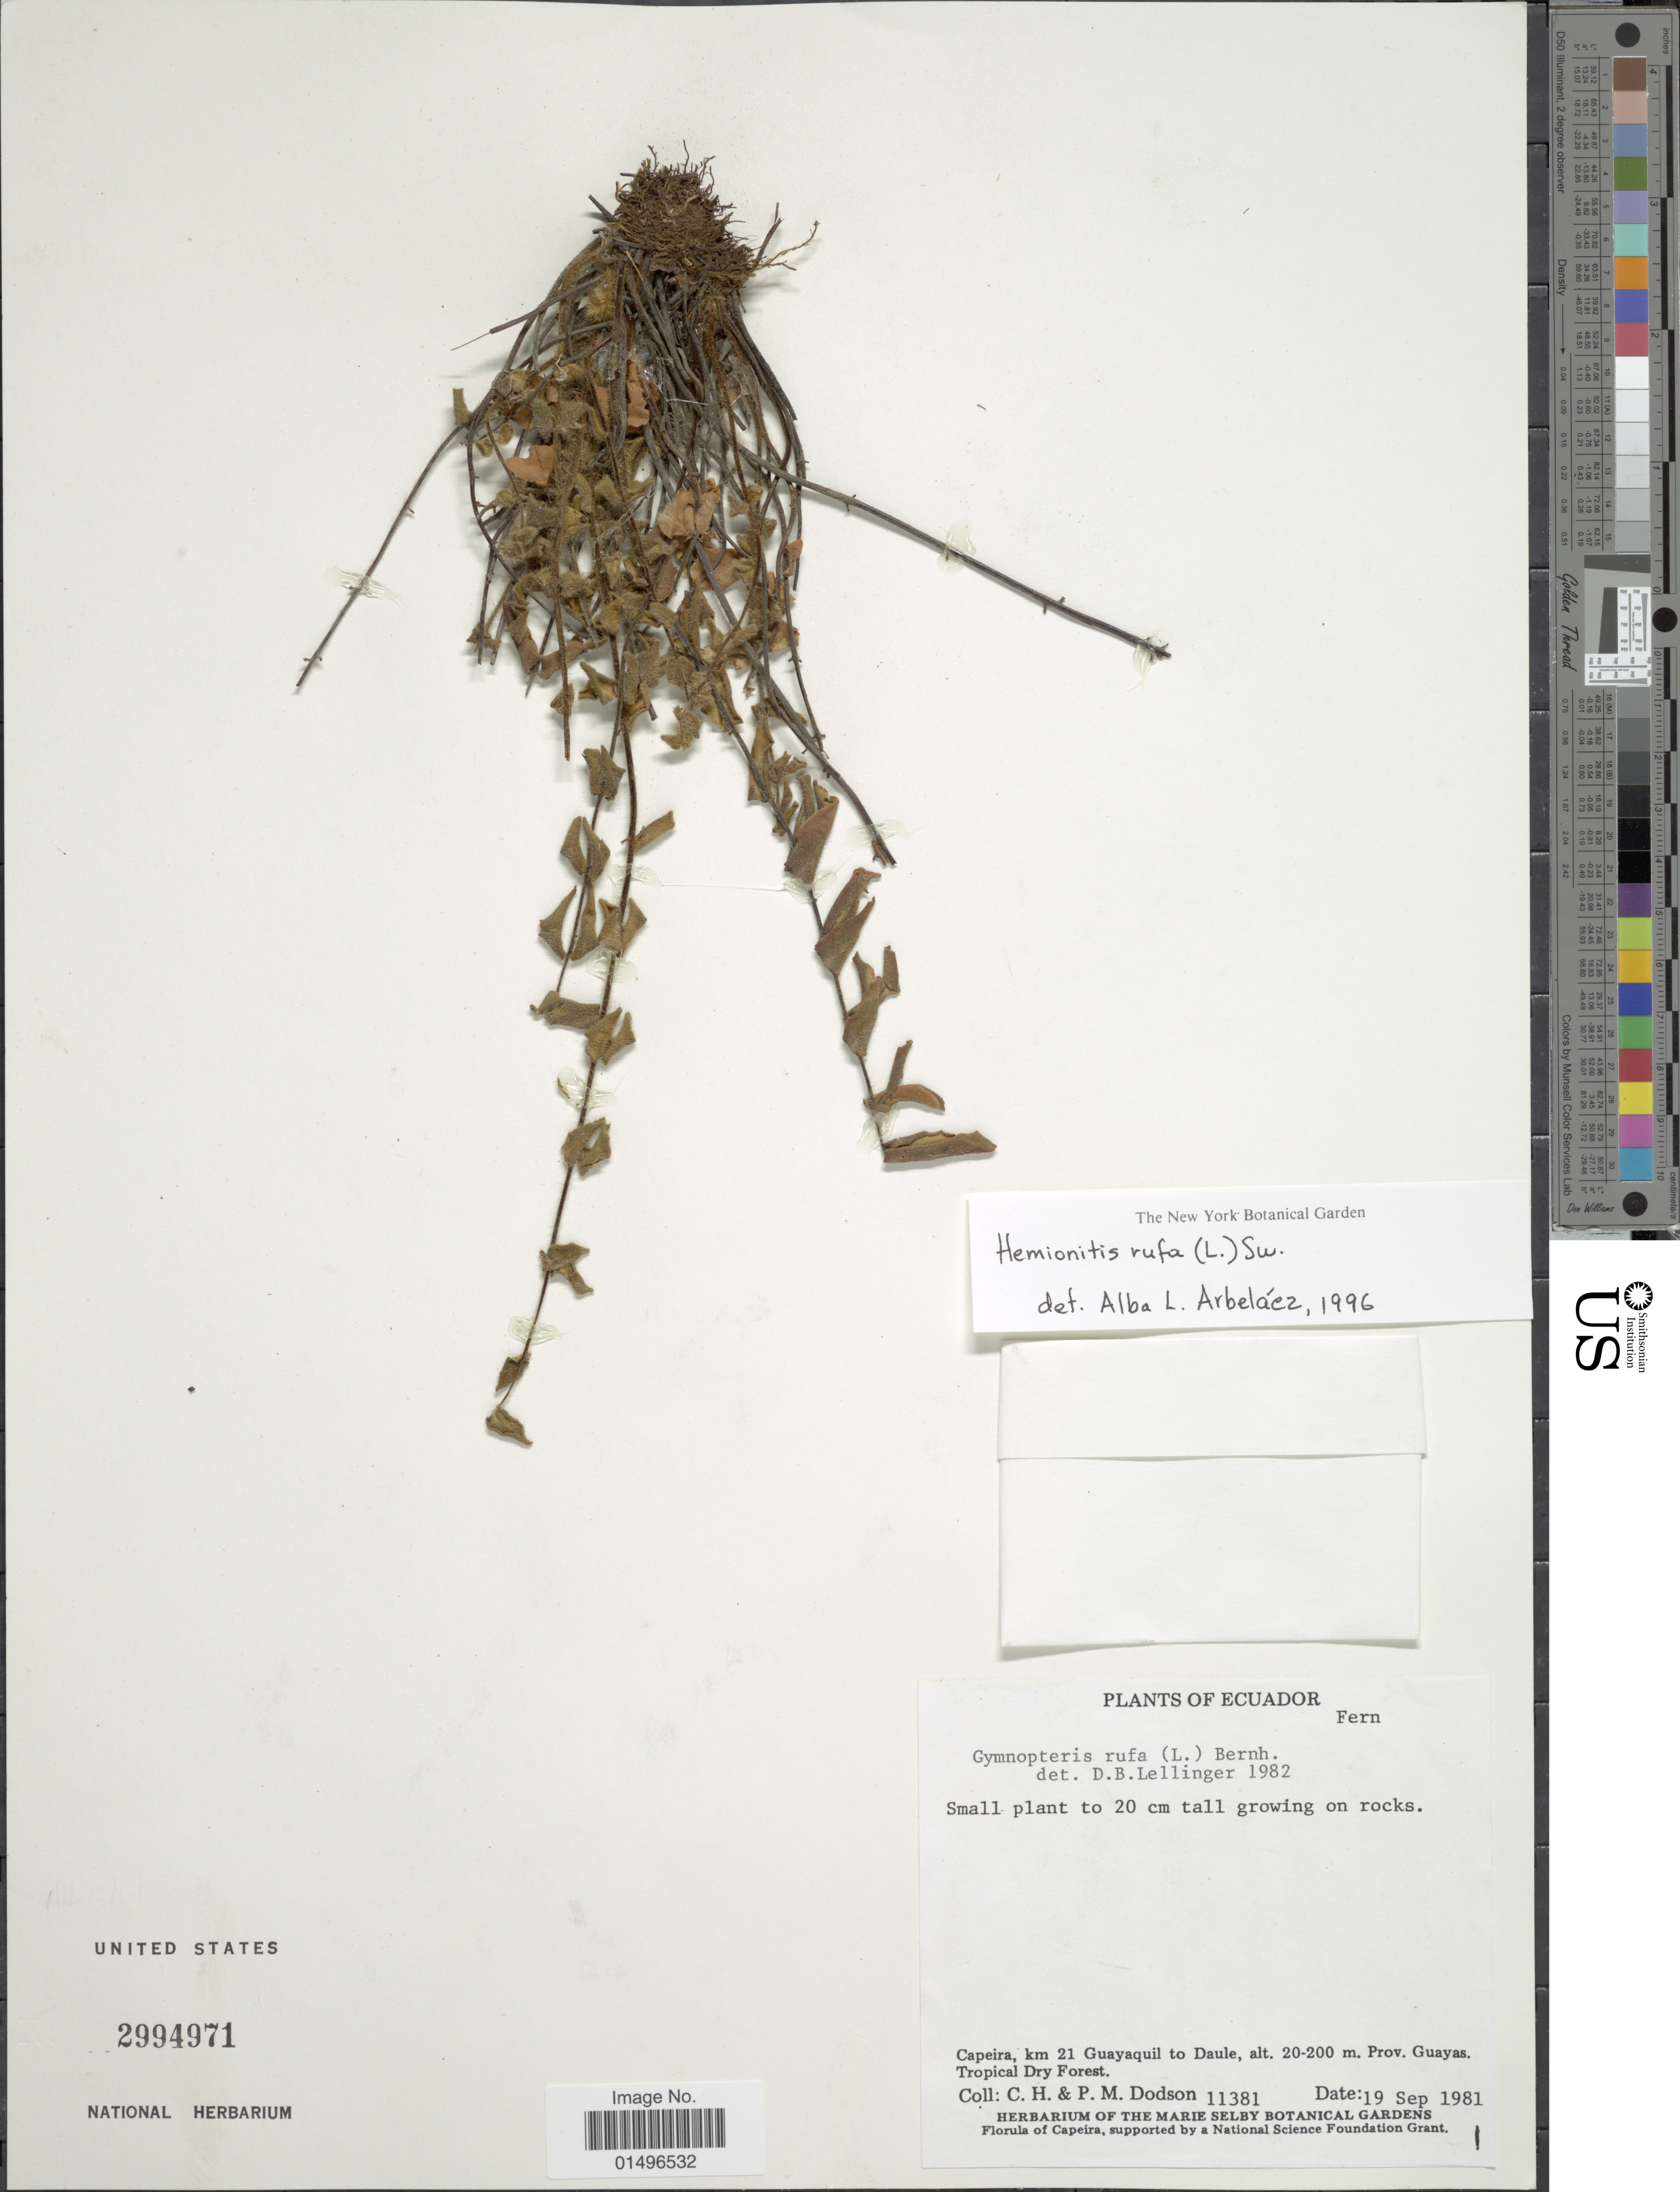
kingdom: Plantae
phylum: Tracheophyta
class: Polypodiopsida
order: Polypodiales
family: Pteridaceae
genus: Hemionitis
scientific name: Hemionitis rufa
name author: (L.) Sw.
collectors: C. H. Dodson & P. M. Dodson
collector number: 11381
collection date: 1981-09-19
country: Ecuador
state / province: Guayas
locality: Ecuador, Capeira, km 21 Guayaquil to Daule.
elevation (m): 20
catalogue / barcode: US 2994971